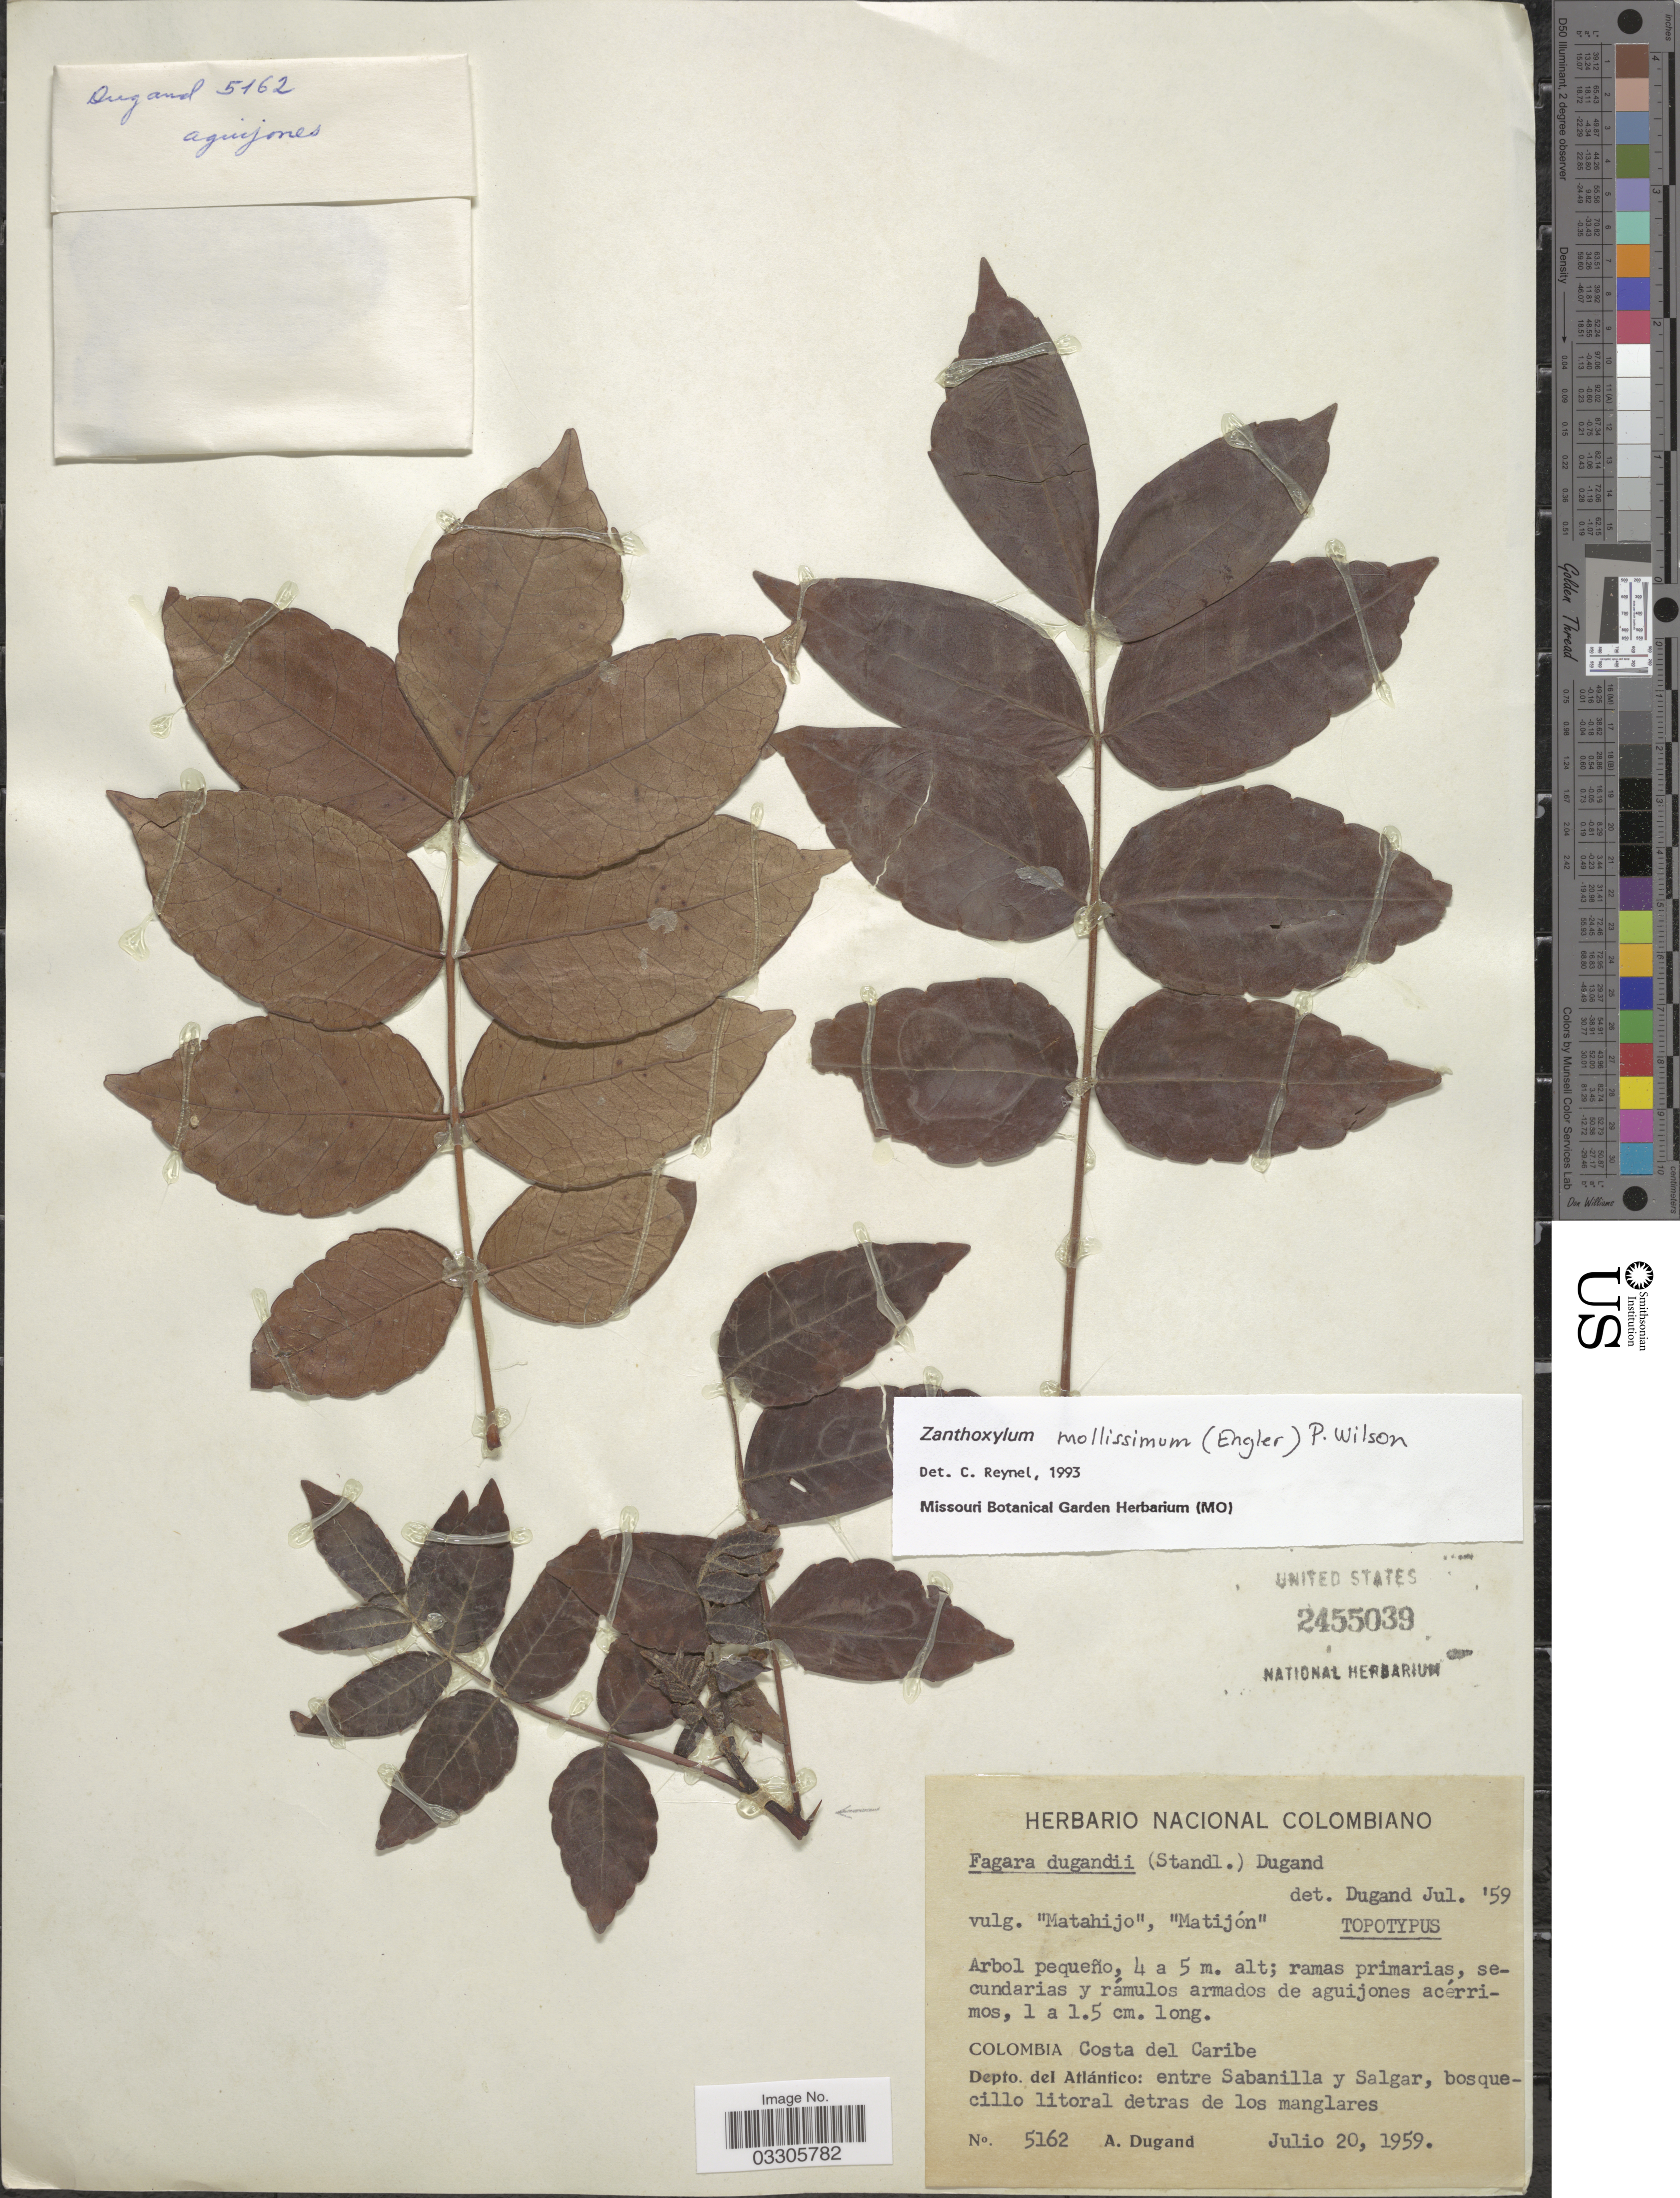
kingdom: Plantae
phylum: Tracheophyta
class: Magnoliopsida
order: Sapindales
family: Rutaceae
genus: Zanthoxylum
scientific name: Zanthoxylum mollissimum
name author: (Engl.) P. Wilson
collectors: A. Dugand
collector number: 5162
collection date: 1959-07-20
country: Colombia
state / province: Atlántico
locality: Costa del Caribe, Depto. del Atlántico: entre Sabanilla y Salgar.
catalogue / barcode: US 2455039